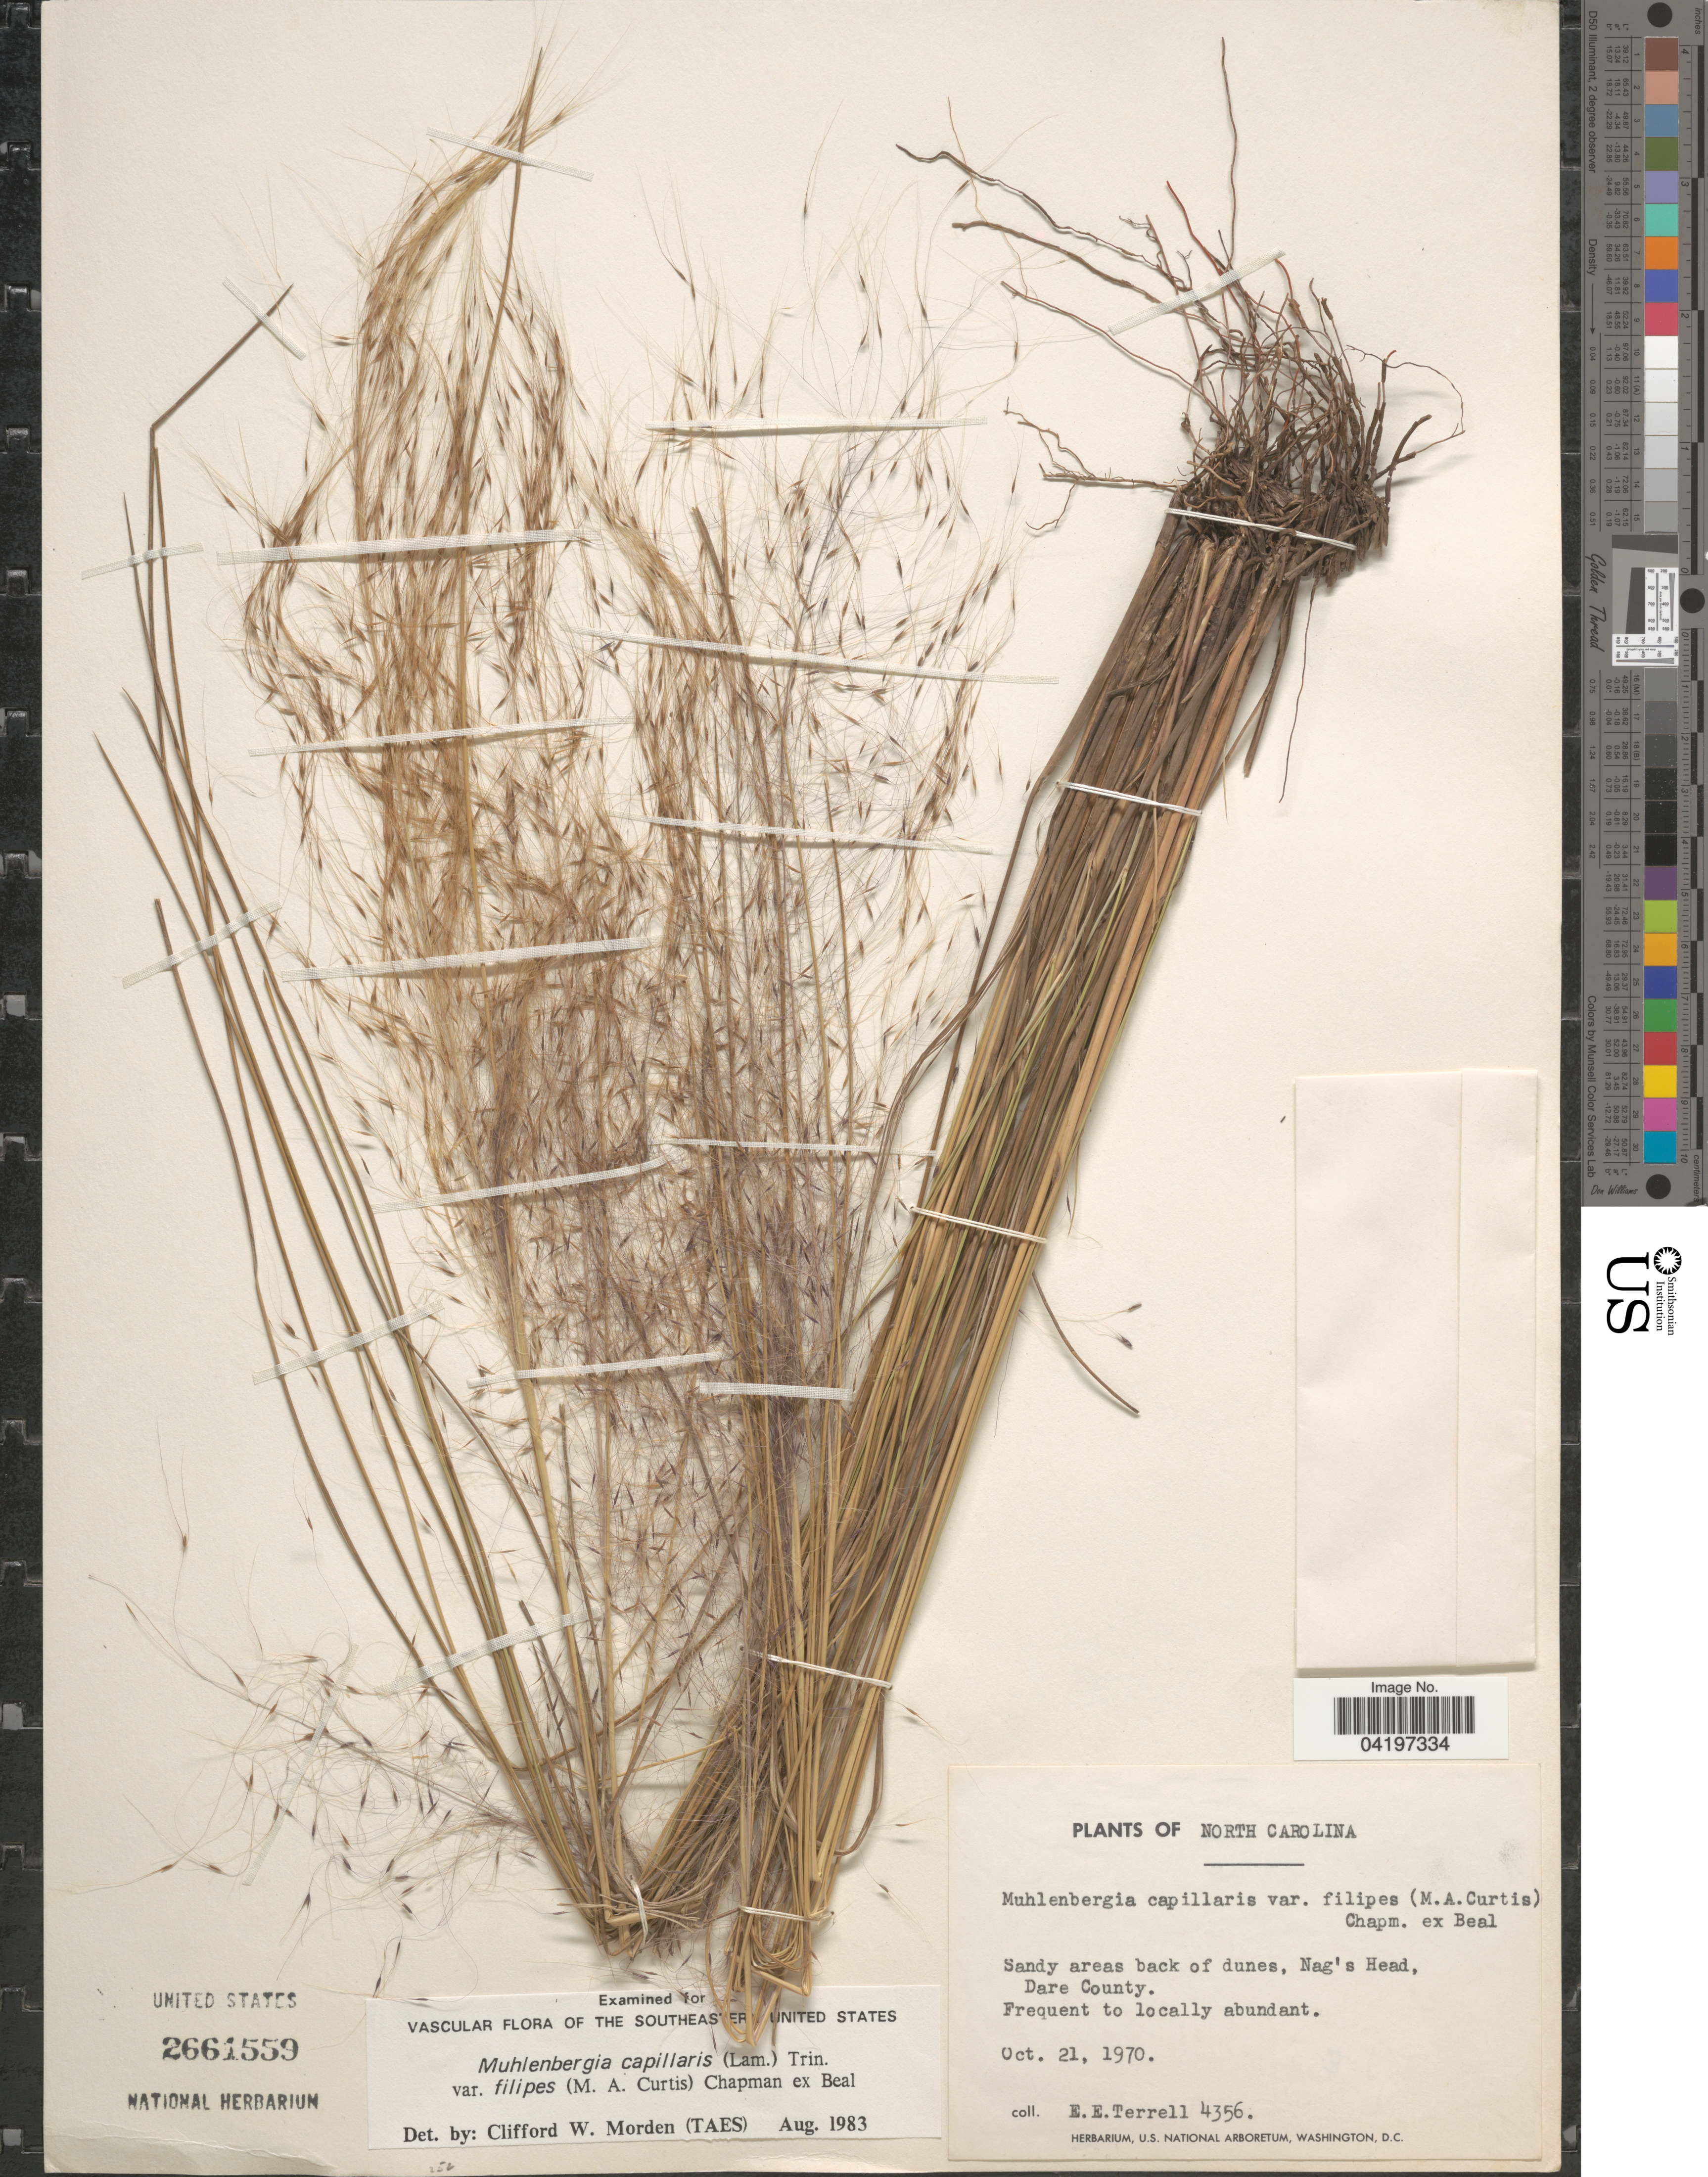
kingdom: Plantae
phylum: Tracheophyta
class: Liliopsida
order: Poales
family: Poaceae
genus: Muhlenbergia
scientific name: Muhlenbergia sericea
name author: (Michx.) P.M. Peterson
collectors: E. E. Terrell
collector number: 4356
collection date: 1970-10-21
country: United States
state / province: North Carolina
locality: Nag's Head, Dare County.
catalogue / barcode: US 2661559